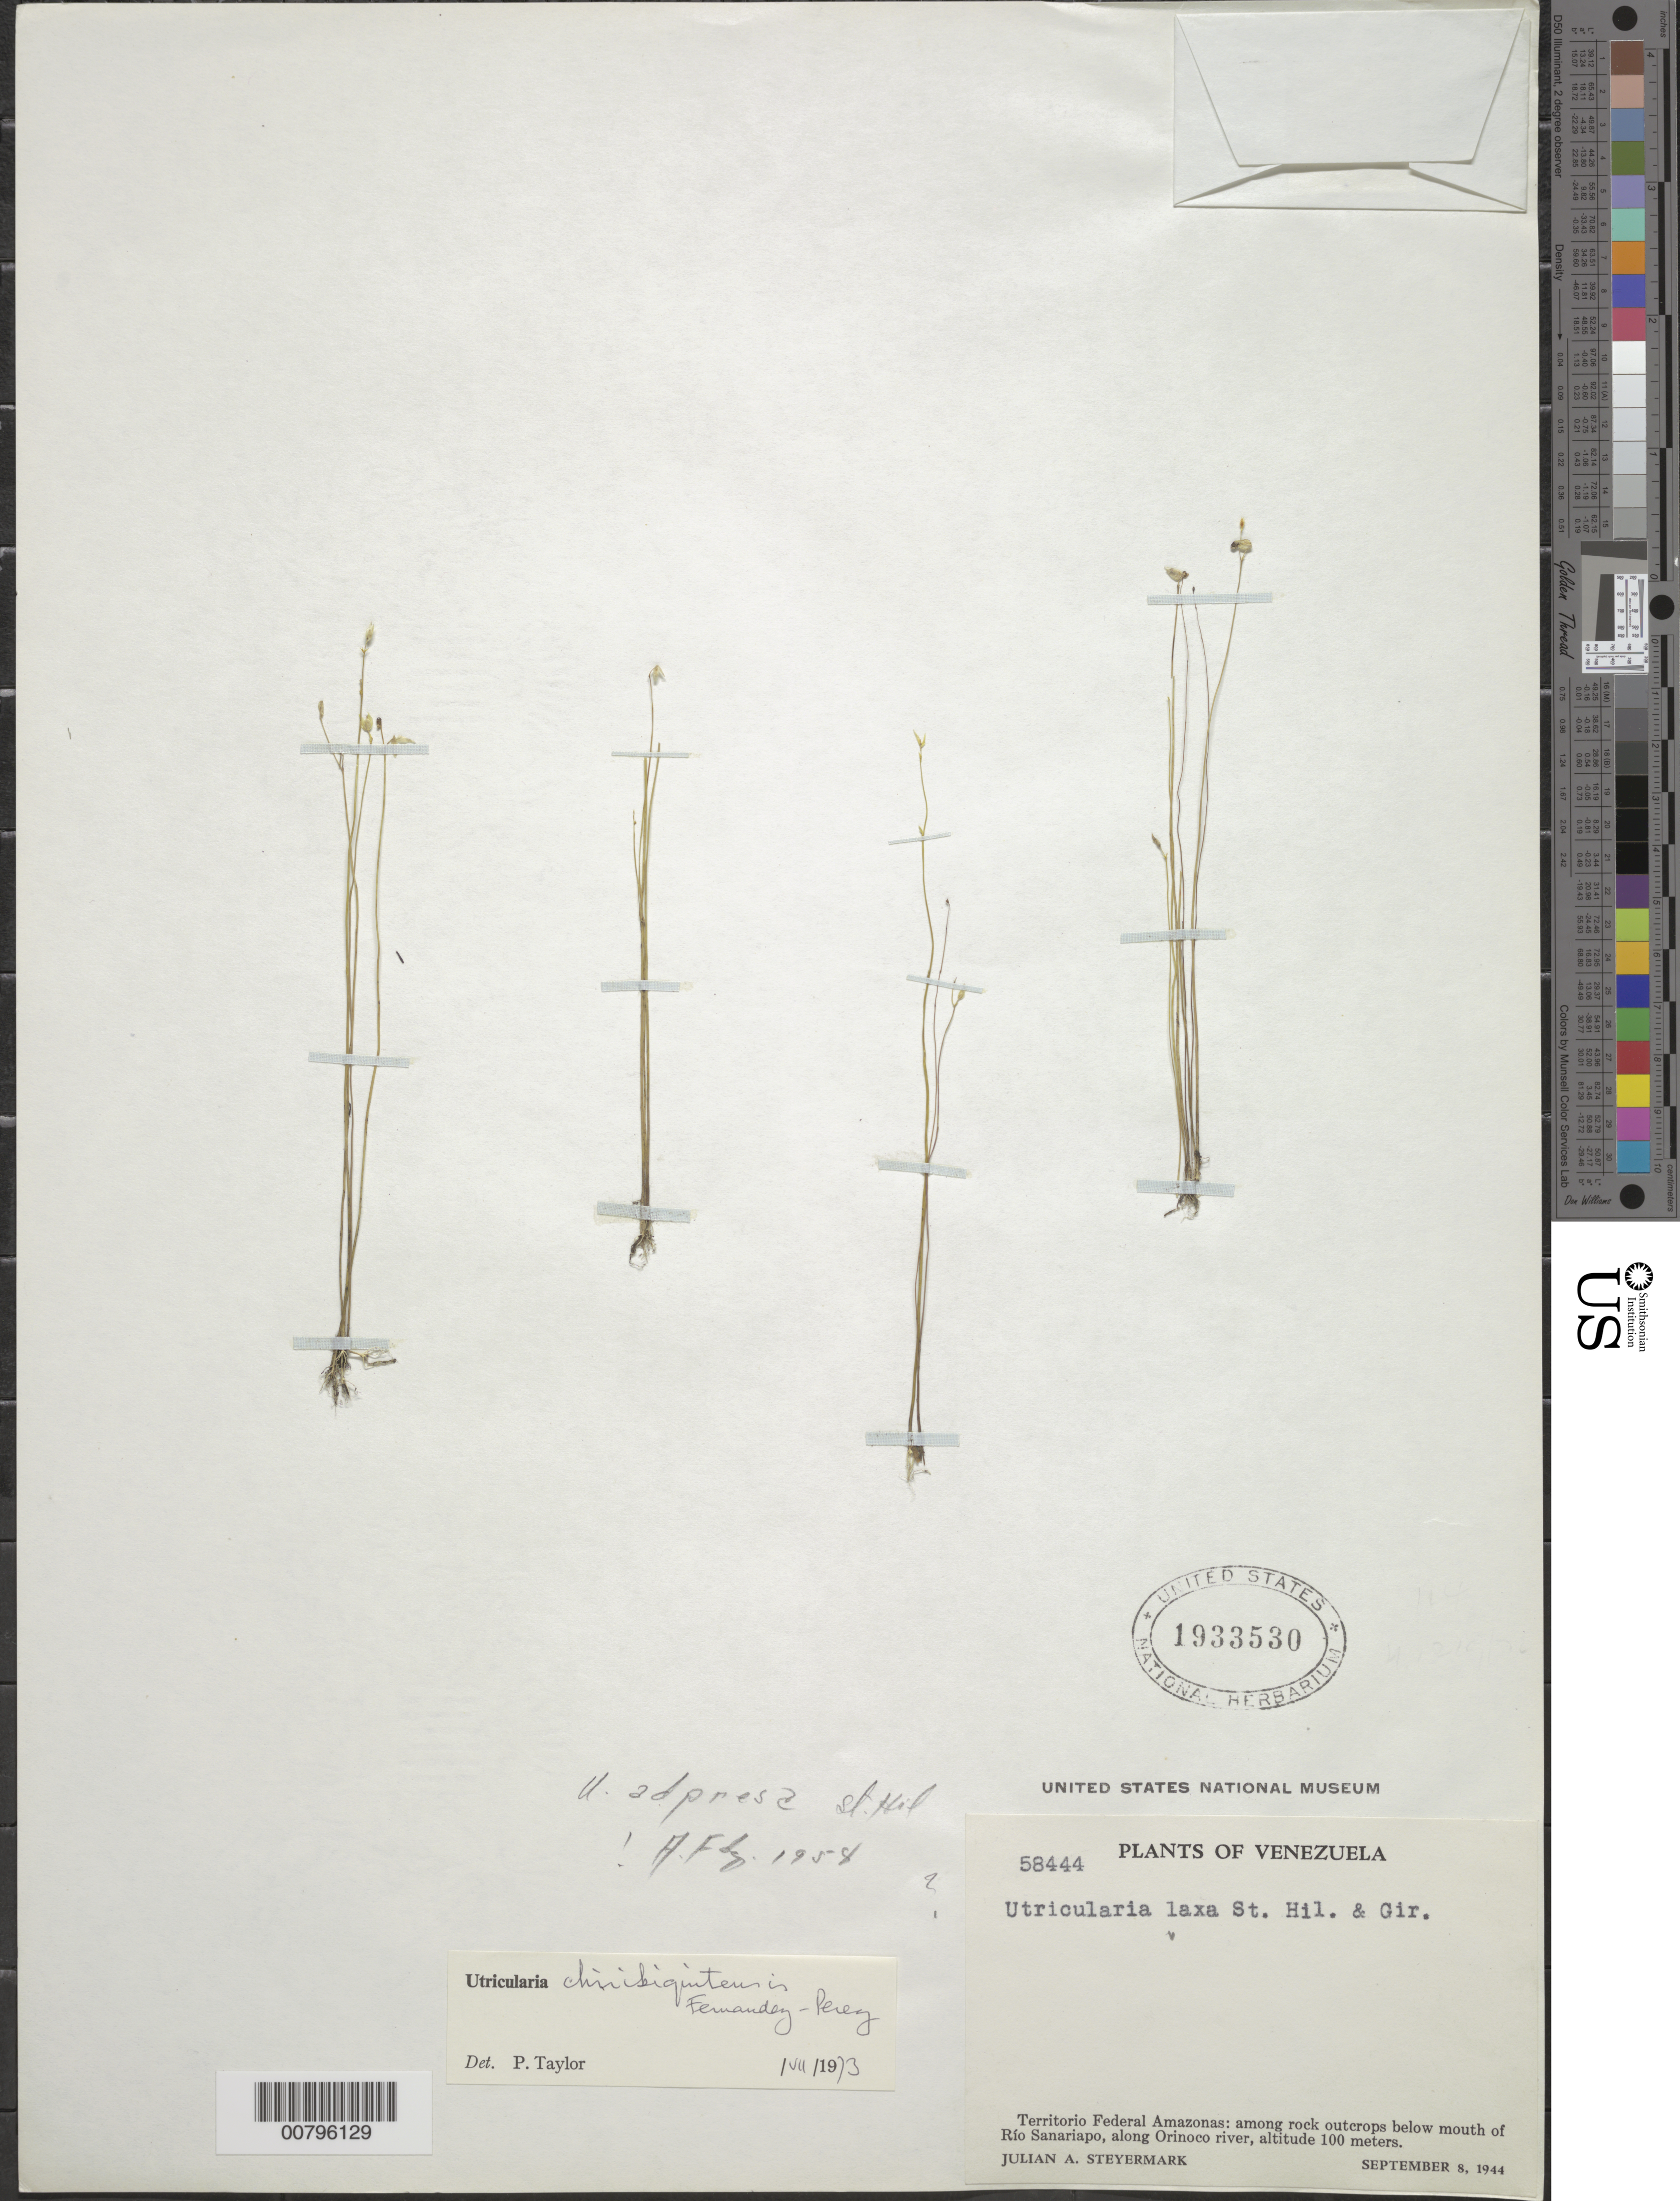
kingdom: Plantae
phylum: Tracheophyta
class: Magnoliopsida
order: Lamiales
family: Lentibulariaceae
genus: Utricularia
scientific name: Utricularia chiribiquitensis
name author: A. Fern.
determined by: Taylor, P.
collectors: J. Steyermark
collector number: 58444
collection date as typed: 8-Sep-44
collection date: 1944-09-08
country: Venezuela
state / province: Amazonas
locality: Río Sanariapo, below mouth, along Orinoco River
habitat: Rock outcrops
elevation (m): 100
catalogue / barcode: US 1933530